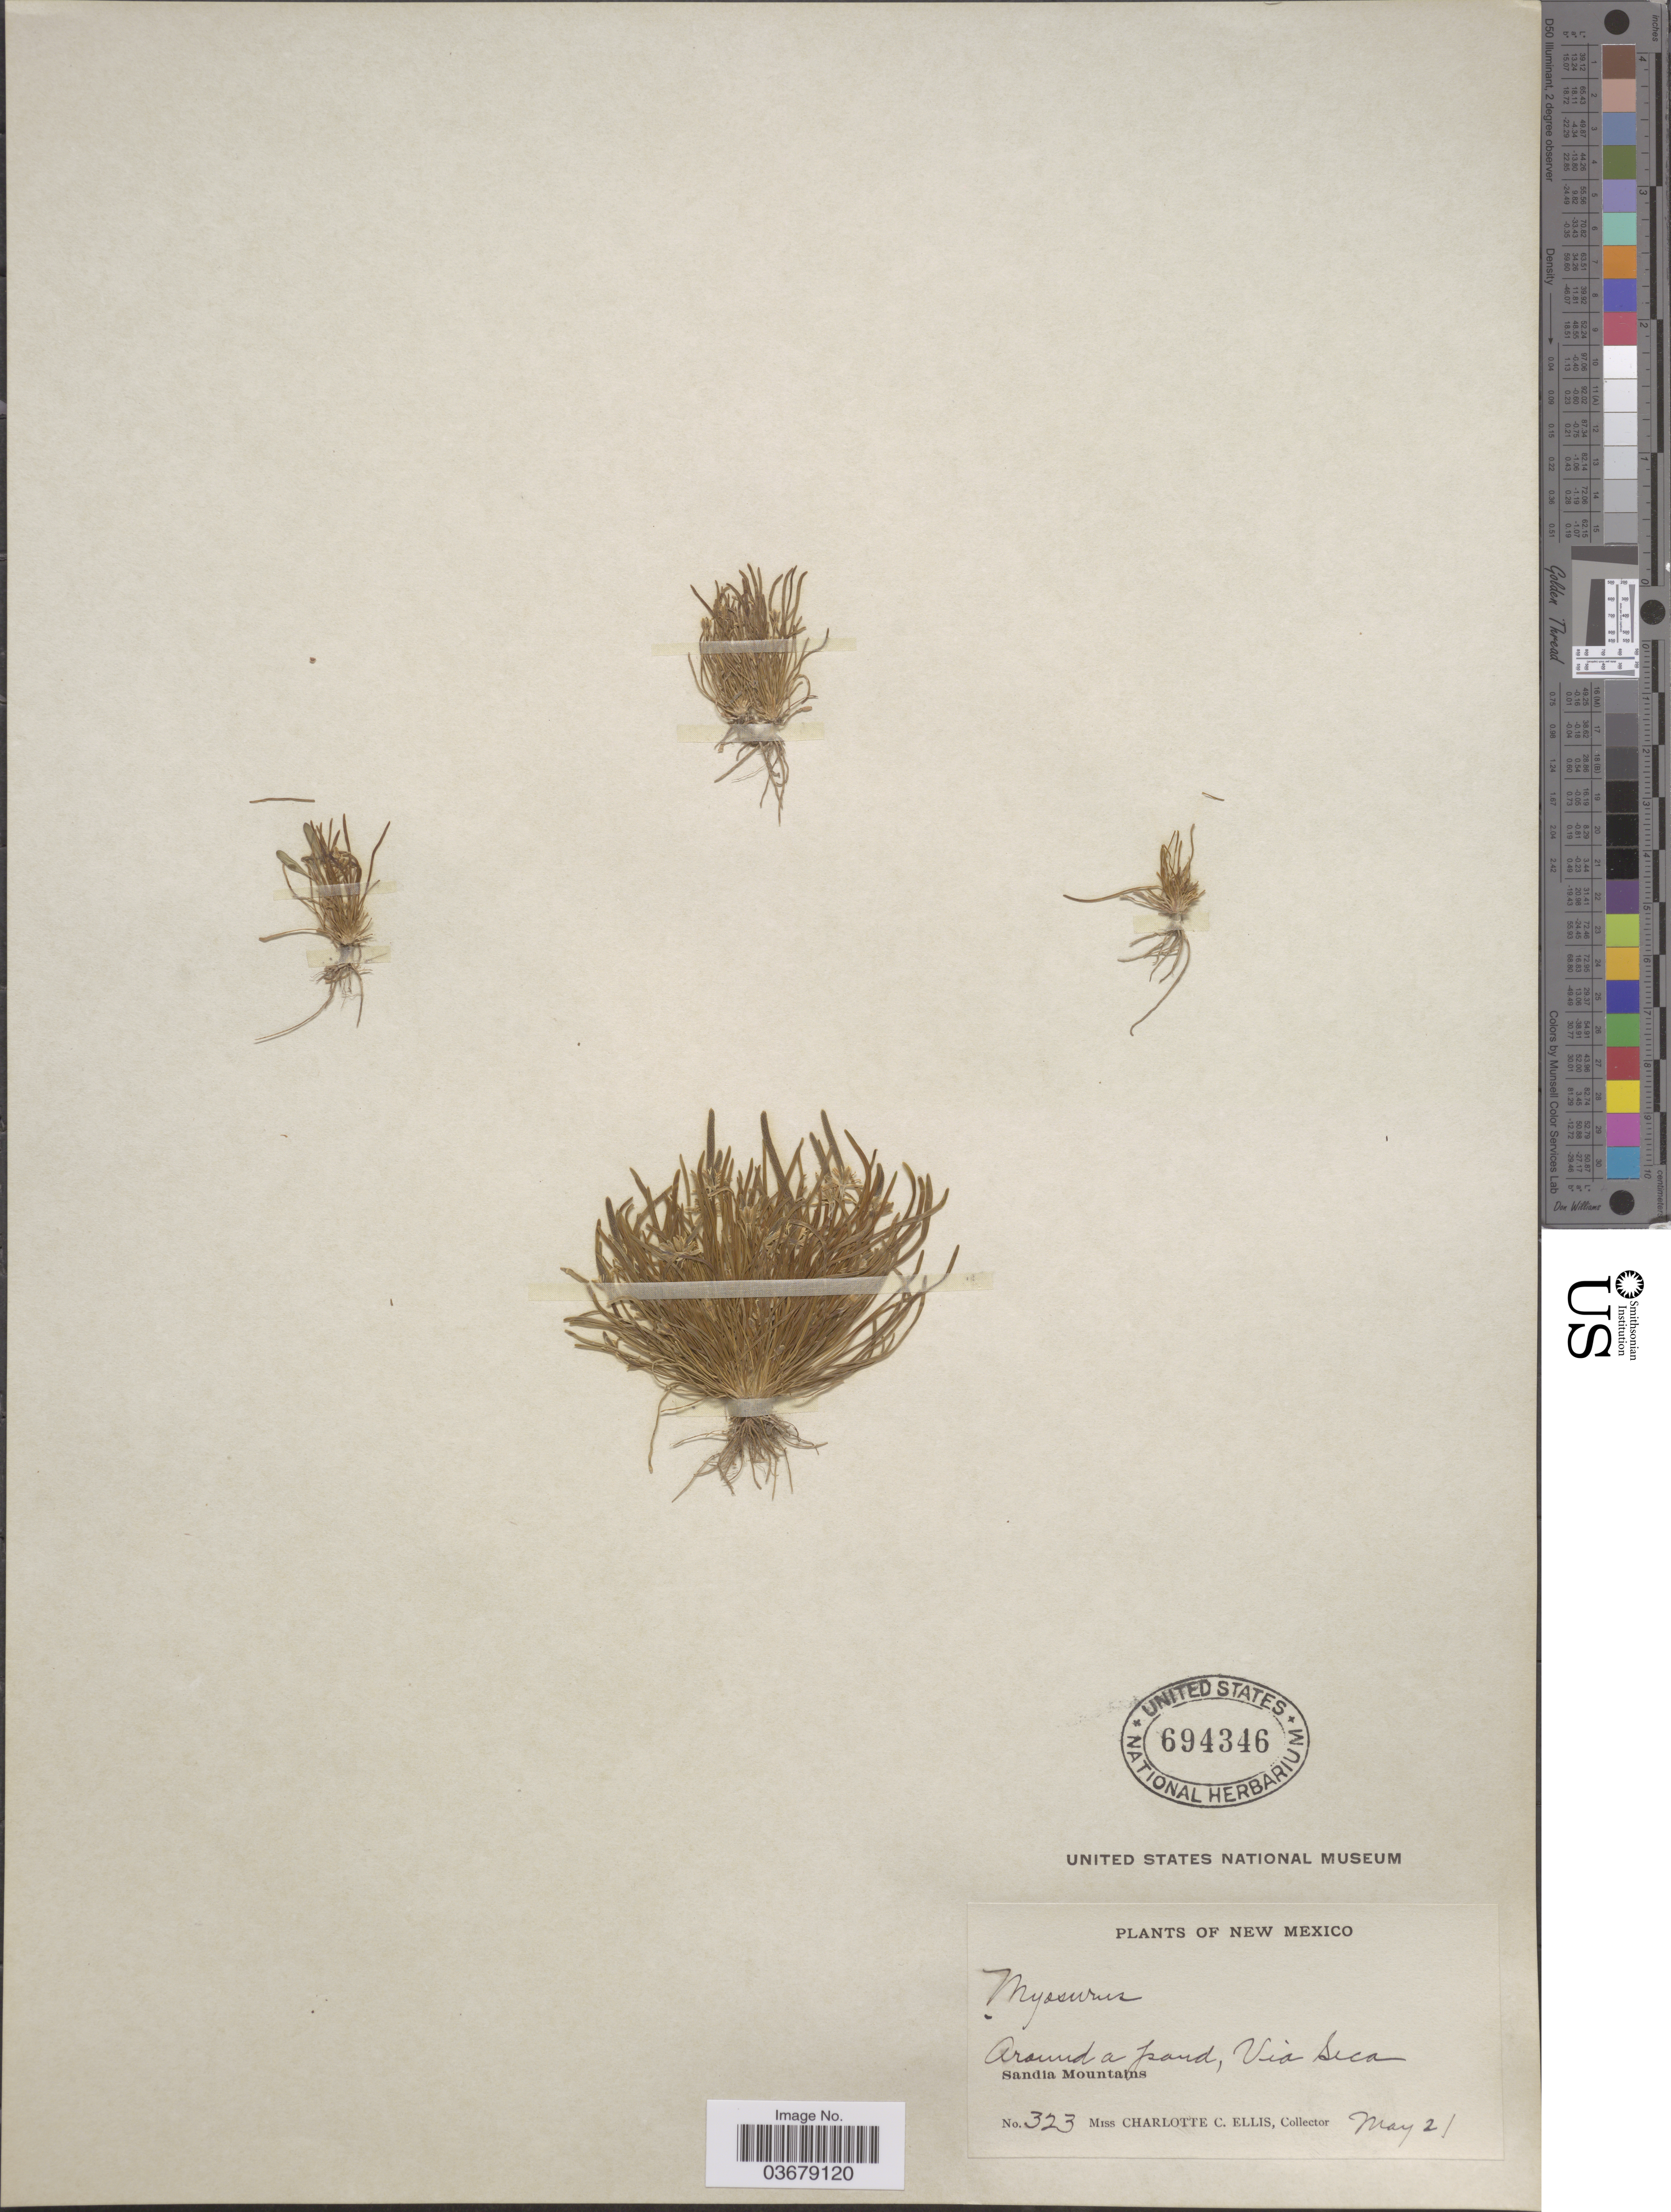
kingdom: Plantae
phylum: Tracheophyta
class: Magnoliopsida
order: Ranunculales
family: Ranunculaceae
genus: Myosurus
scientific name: Myosurus minimus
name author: L.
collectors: C. C. Ellis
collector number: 323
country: United States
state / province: New Mexico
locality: Around a pond, Via Seca, Sandia Mounains.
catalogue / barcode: US 694346